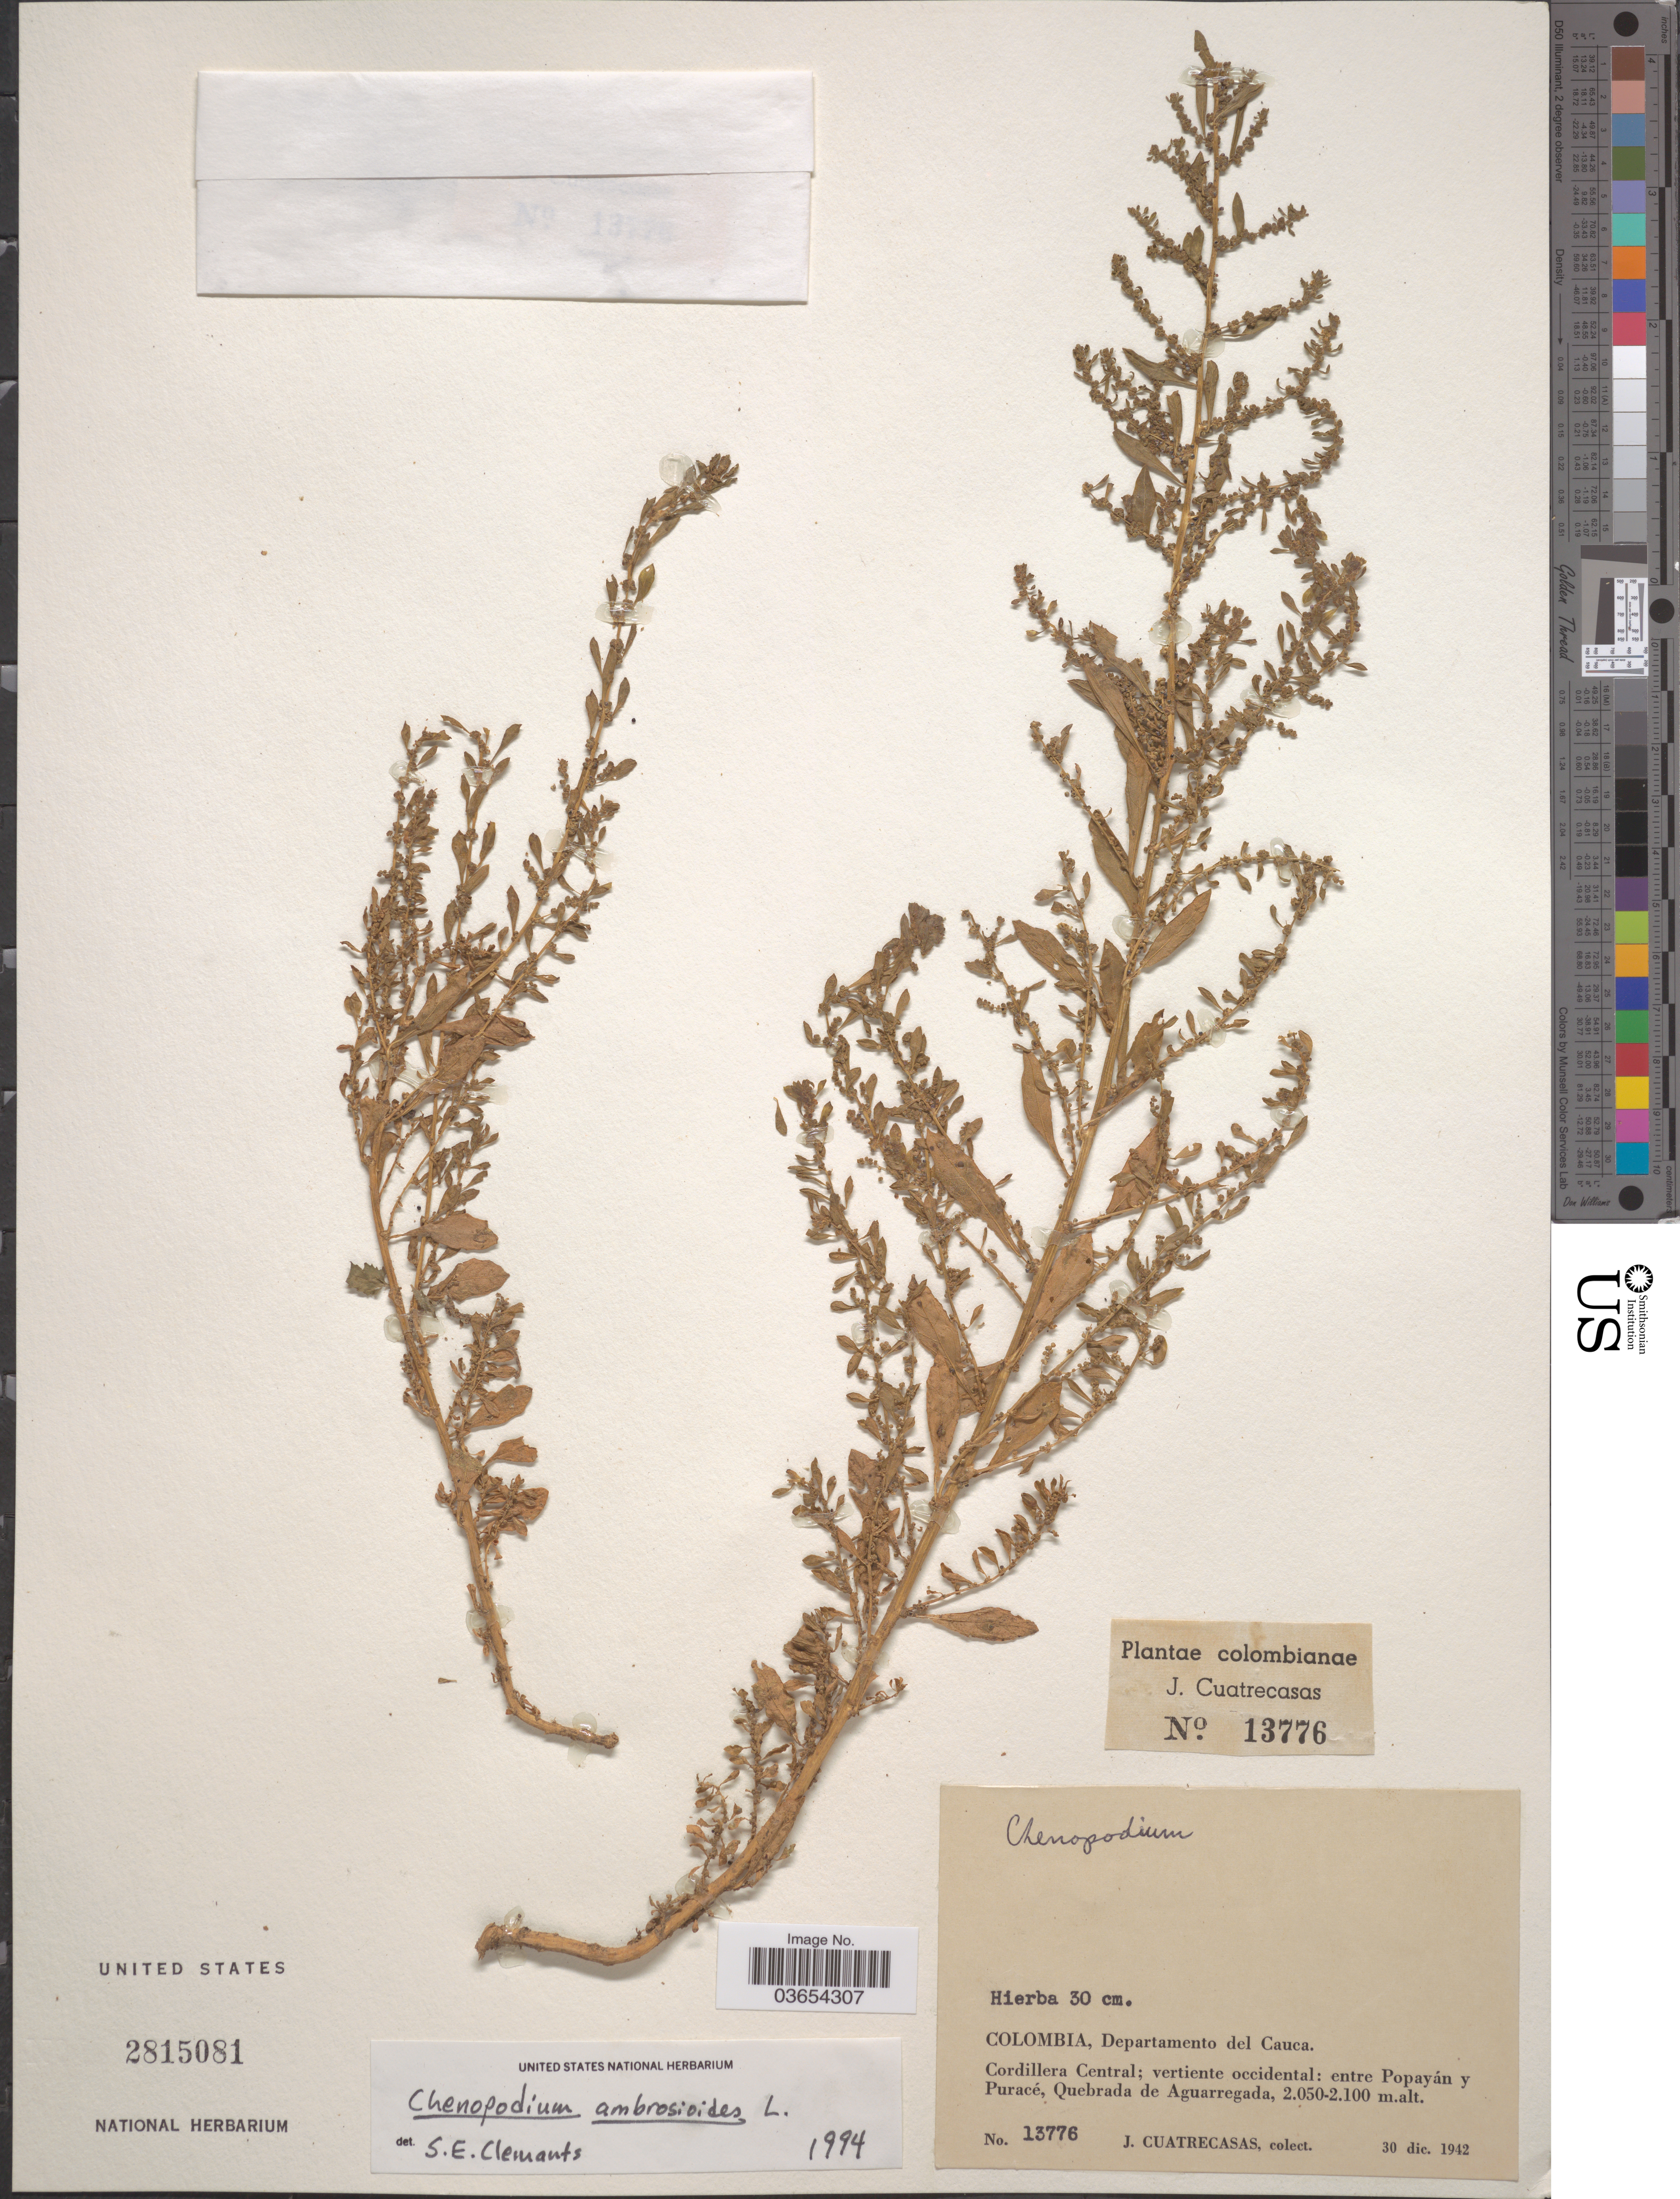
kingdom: Plantae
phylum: Tracheophyta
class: Magnoliopsida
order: Caryophyllales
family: Amaranthaceae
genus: Chenopodium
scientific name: Chenopodium ambrosioides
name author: L.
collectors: J. Cuatrecasas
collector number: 13776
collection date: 1942-12-30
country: Colombia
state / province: Cauca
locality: Departamento del Cauca. Cordillera Central; vertiente occidental: entre Popayán y Puracé, Quebrada de Aguarregada.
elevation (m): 2050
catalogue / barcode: US 2815081